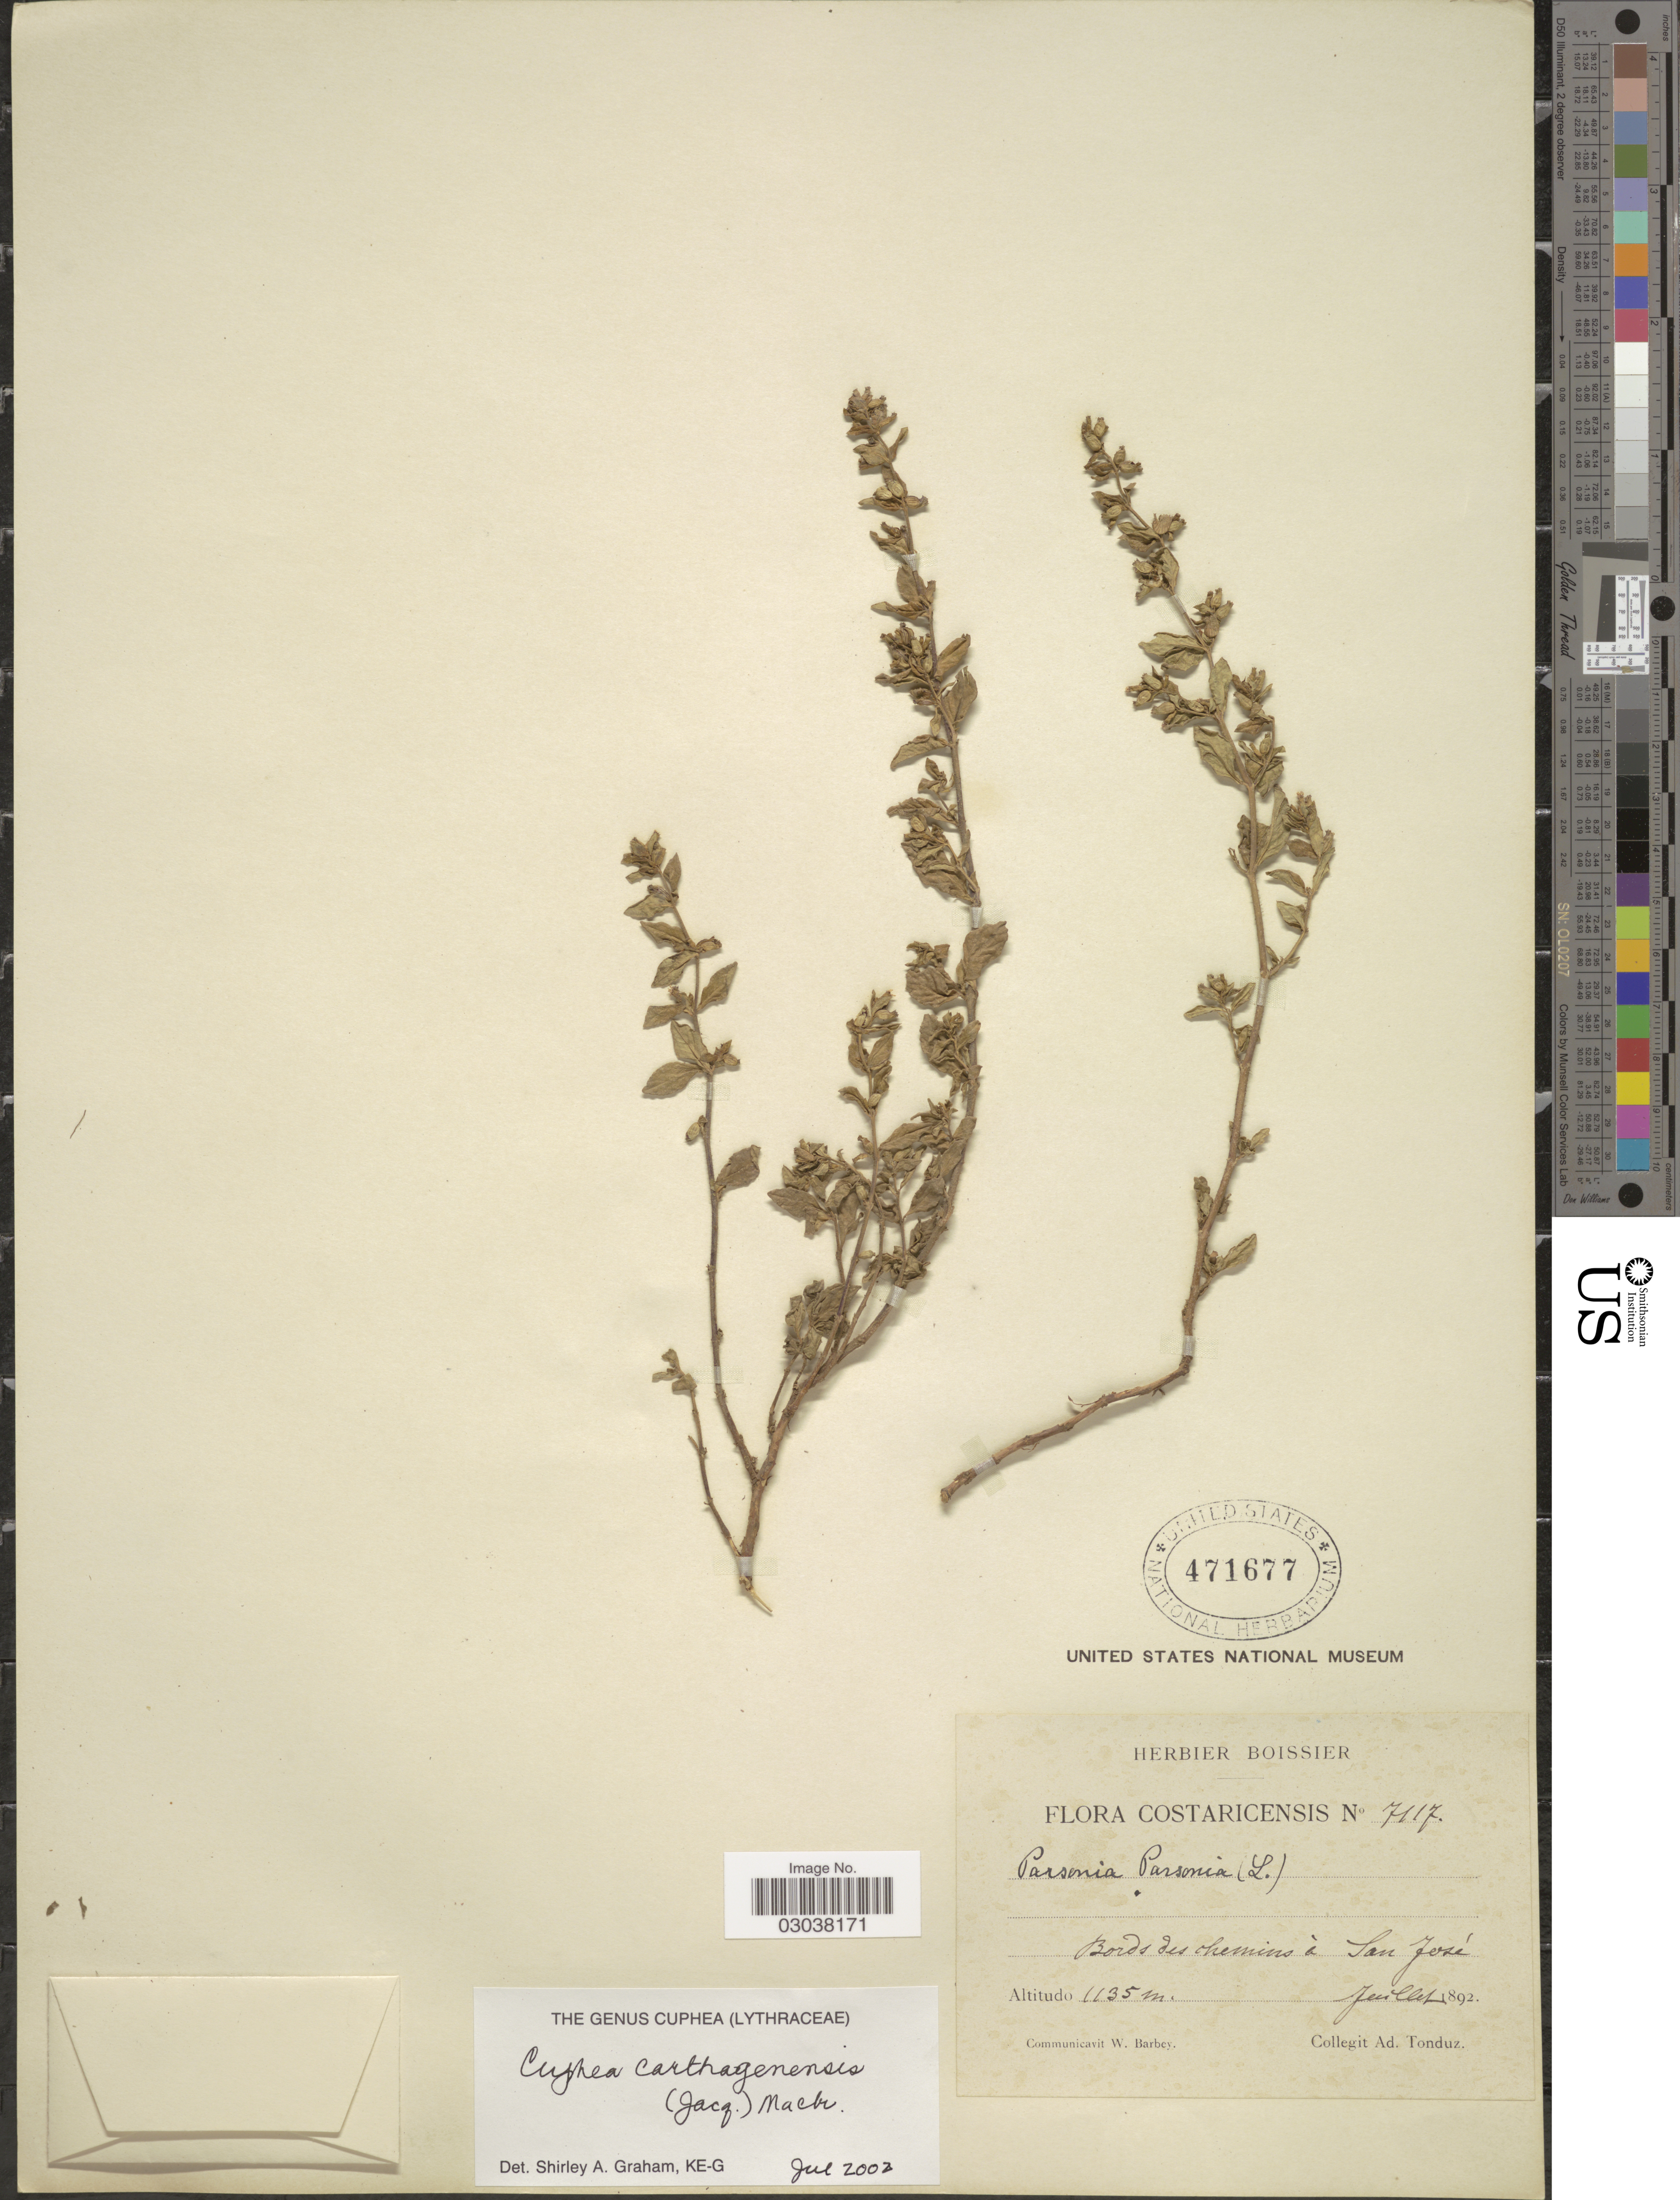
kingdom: Plantae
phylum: Tracheophyta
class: Magnoliopsida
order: Myrtales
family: Lythraceae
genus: Cuphea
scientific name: Cuphea carthagenensis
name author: (Jacq.) J.F. Macbr.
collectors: A. Tonduz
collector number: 7117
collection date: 1892-07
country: Costa Rica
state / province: San José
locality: Bords des chemins á San José.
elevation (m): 1135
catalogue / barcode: US 471677